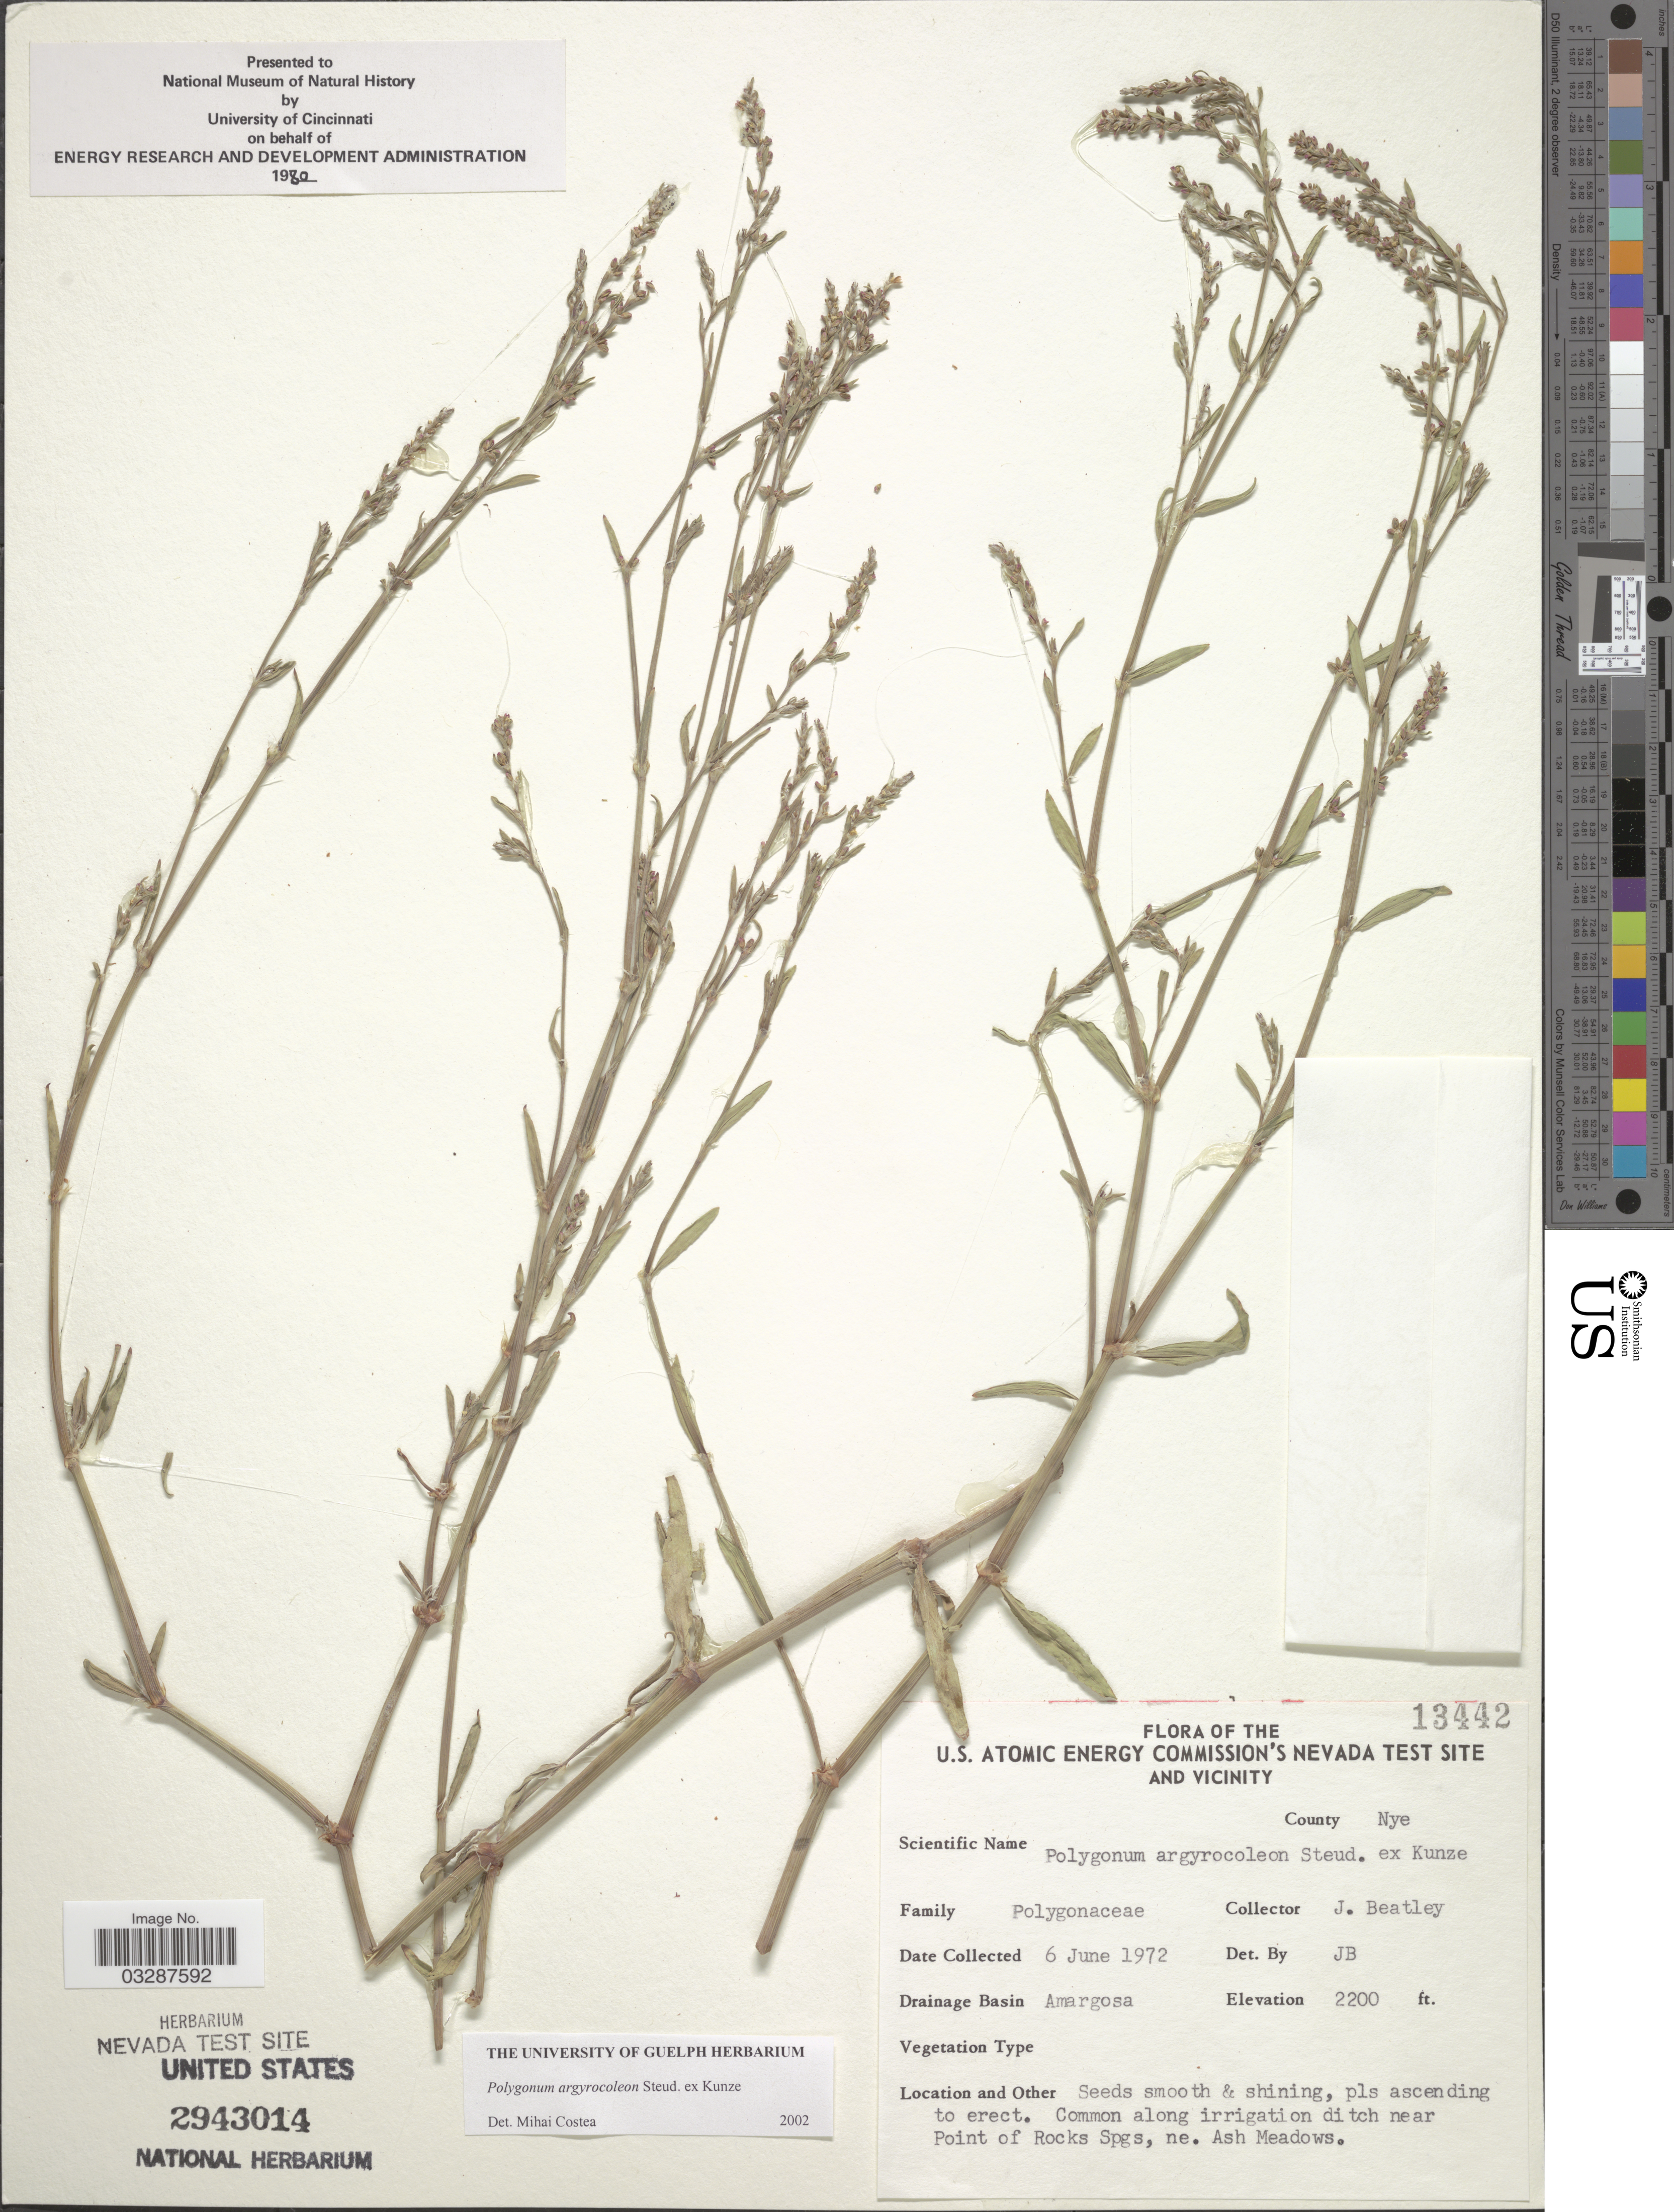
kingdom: Plantae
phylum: Tracheophyta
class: Magnoliopsida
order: Caryophyllales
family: Polygonaceae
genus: Polygonum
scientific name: Polygonum argyrocoleon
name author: Steud. ex Kunze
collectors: J. C. Beatley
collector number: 13442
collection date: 1972-06-06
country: United States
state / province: Nevada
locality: The U.S. Atomic Energy Commission's Nevada Test Site and Vicinity. County Nye. Drainage Basin Amargosa. Along irrigation ditch near Point of Rocks Spgs, ne. Ash Meadows.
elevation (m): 671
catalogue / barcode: US 2943014